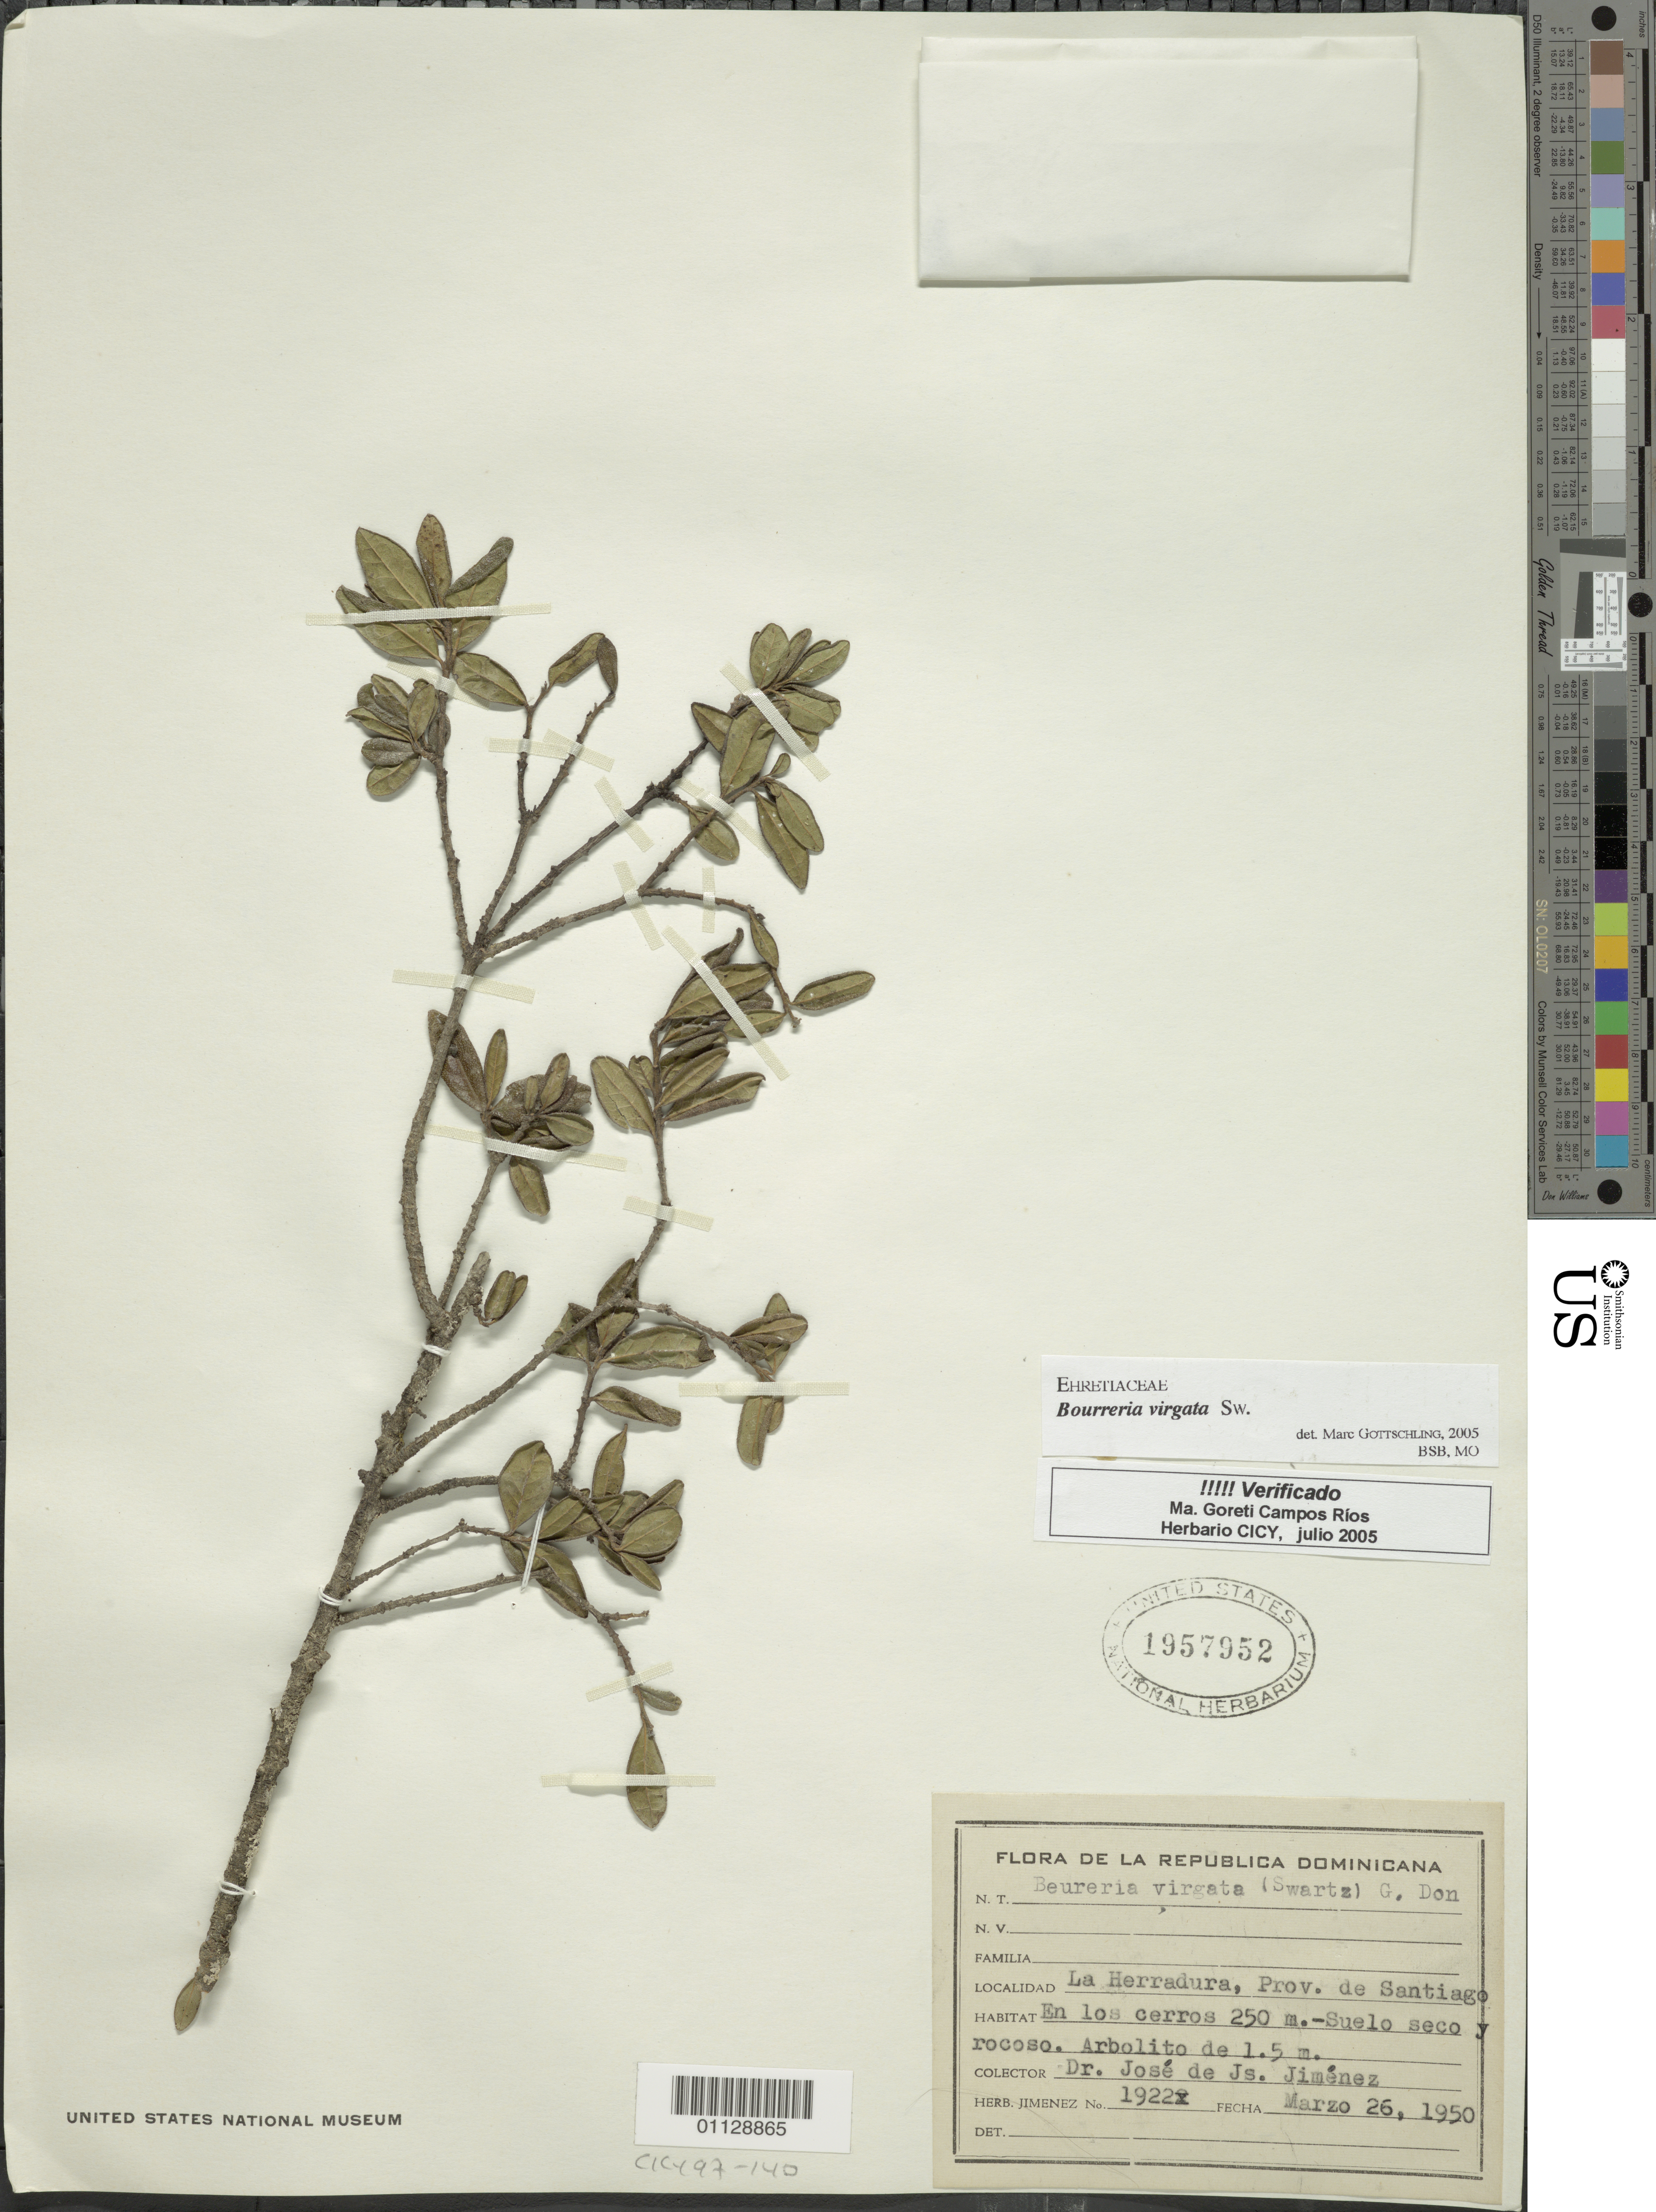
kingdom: Plantae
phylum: Tracheophyta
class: Magnoliopsida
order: Boraginales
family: Ehretiaceae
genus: Bourreria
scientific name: Bourreria virgata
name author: (Sw.) G. Don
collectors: J. J. Jiménez Almonte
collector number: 1922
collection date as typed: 26 Mar 1950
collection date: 1950-03-26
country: Dominican Republic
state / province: Santiago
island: Hispaniola I.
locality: In the hills 250 m, in dry and rocky soil, La Herradura, Prov. de Santiago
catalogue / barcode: US 1957952